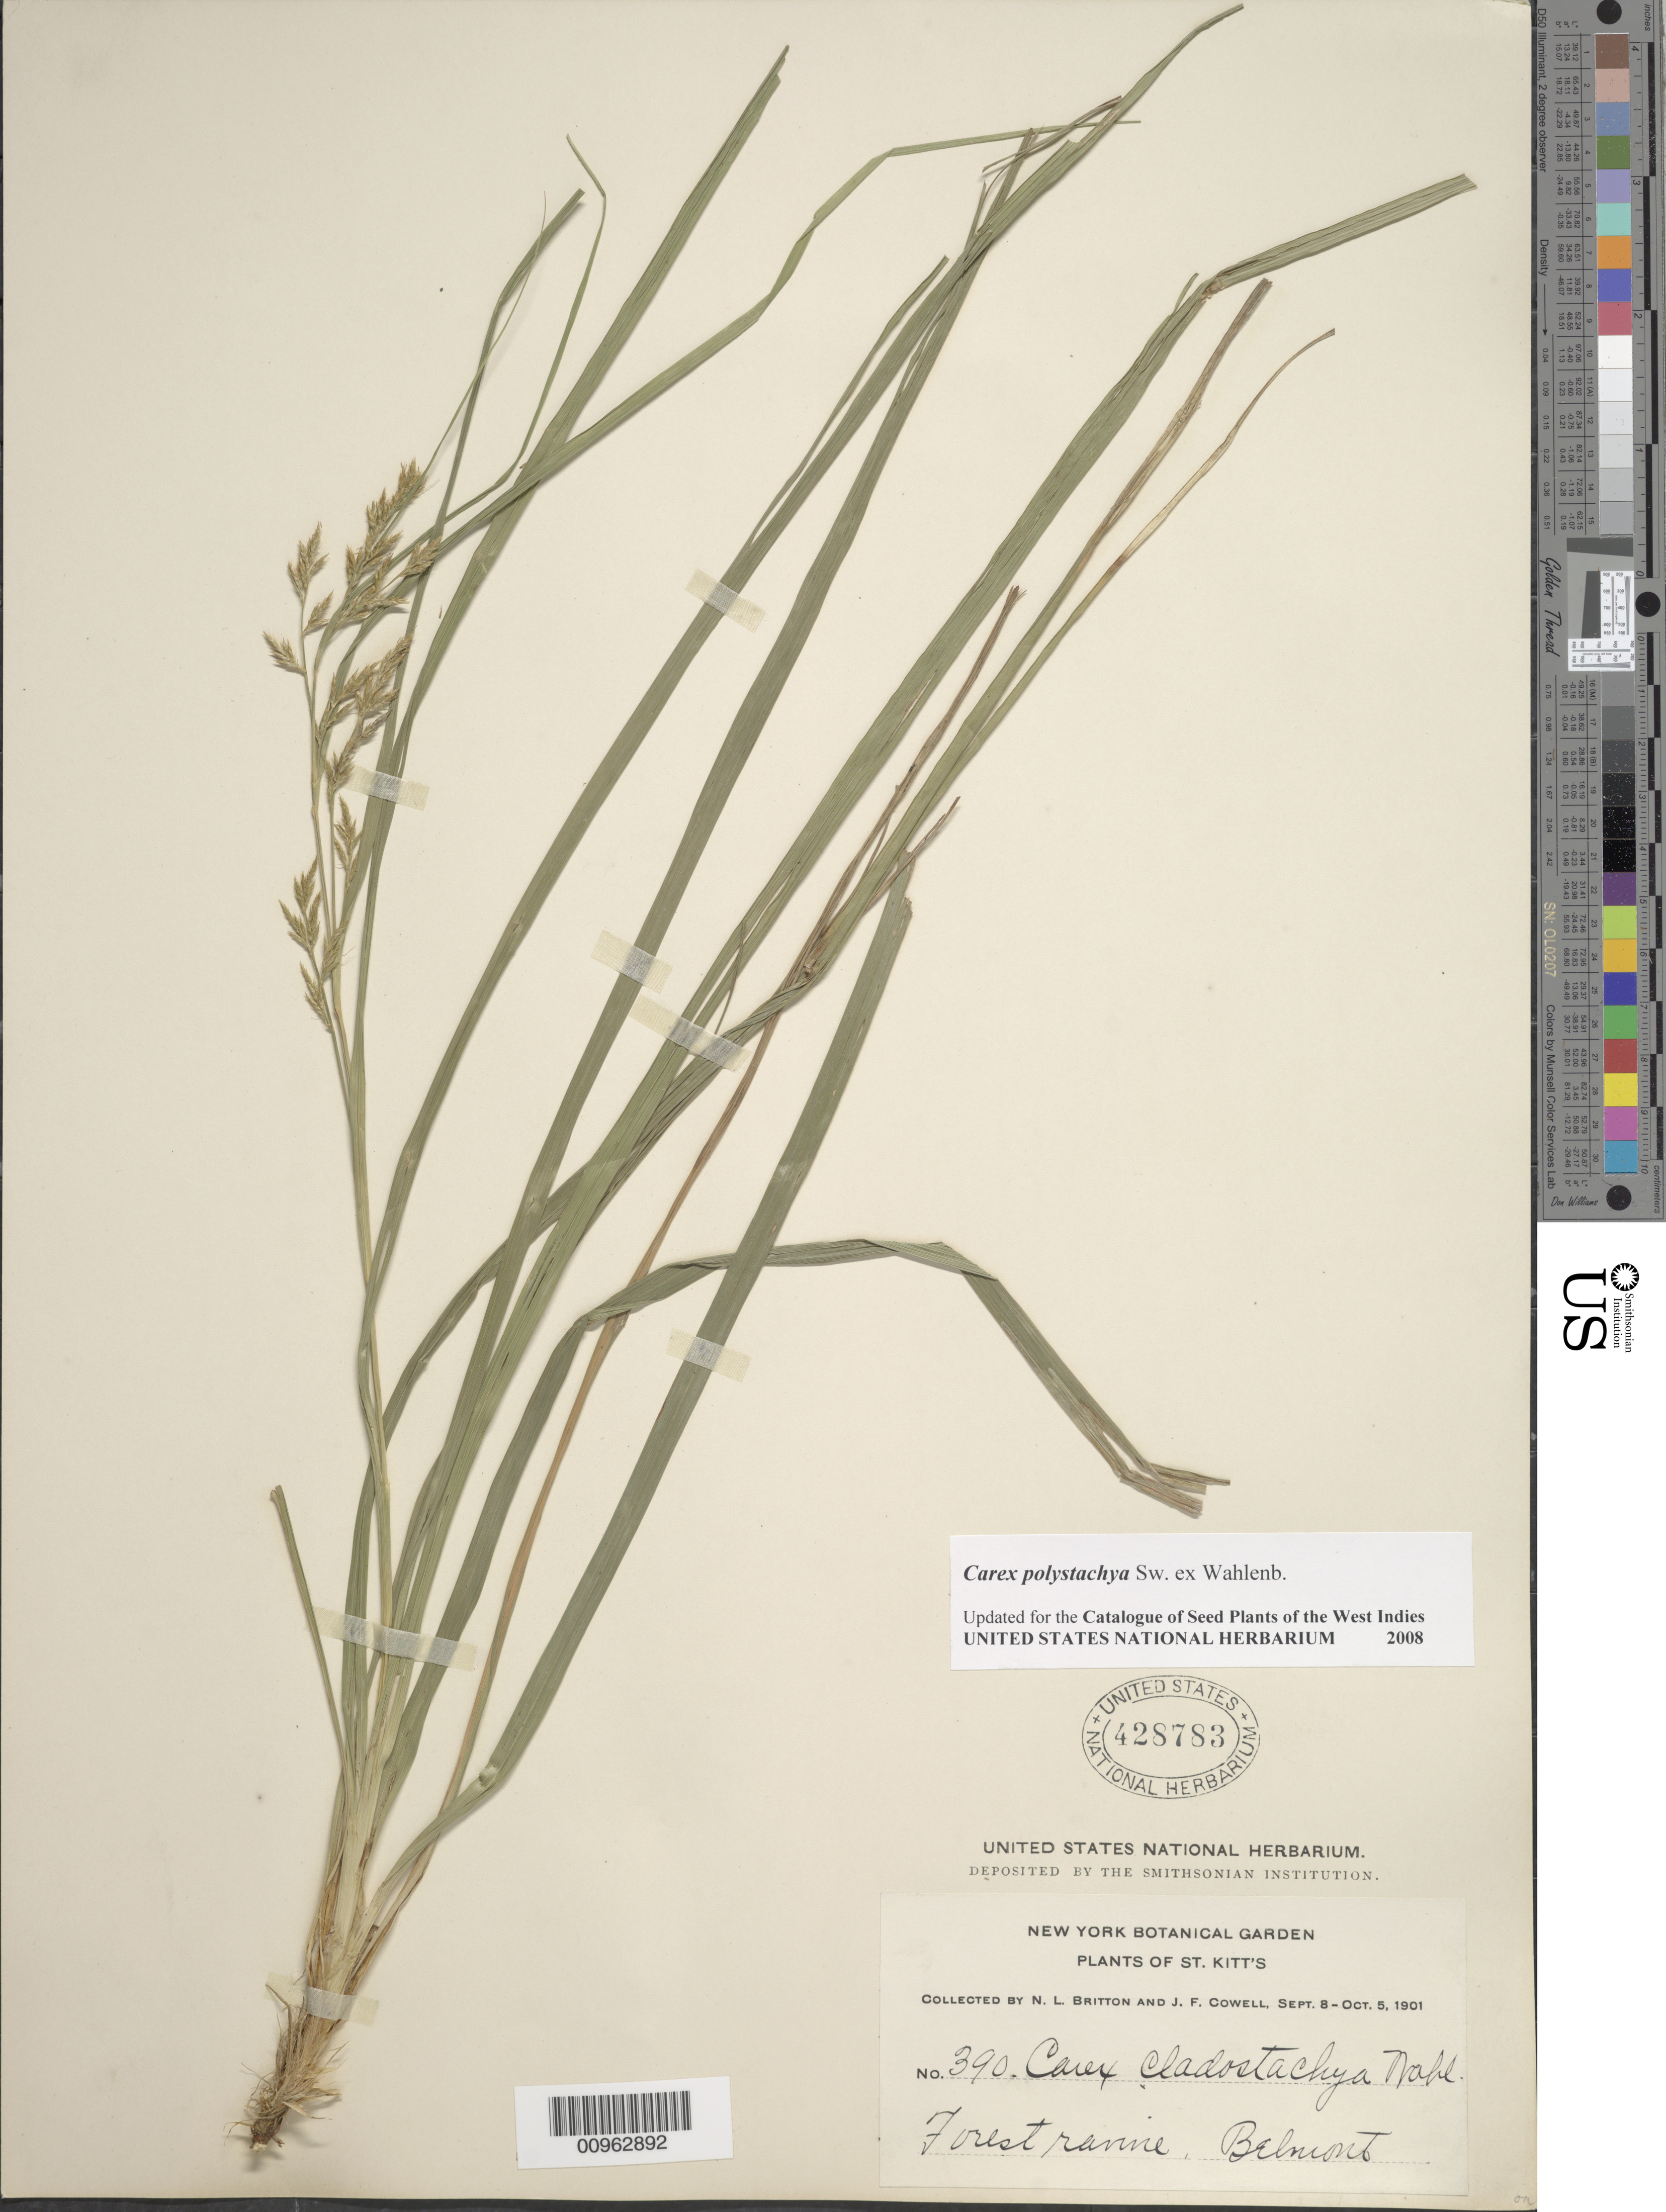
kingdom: Plantae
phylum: Tracheophyta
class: Liliopsida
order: Poales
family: Cyperaceae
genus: Carex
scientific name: Carex polystachya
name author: Sw. ex Wahlenb.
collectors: N. Britton & J. F. Cowell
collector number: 390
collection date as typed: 08 Sep 1901 to 05 Oct 1901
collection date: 1901-09-08/1901-10-05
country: St. Christopher-Nevis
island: St. Christopher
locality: Belmont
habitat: Forest ravine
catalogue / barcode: US 428783